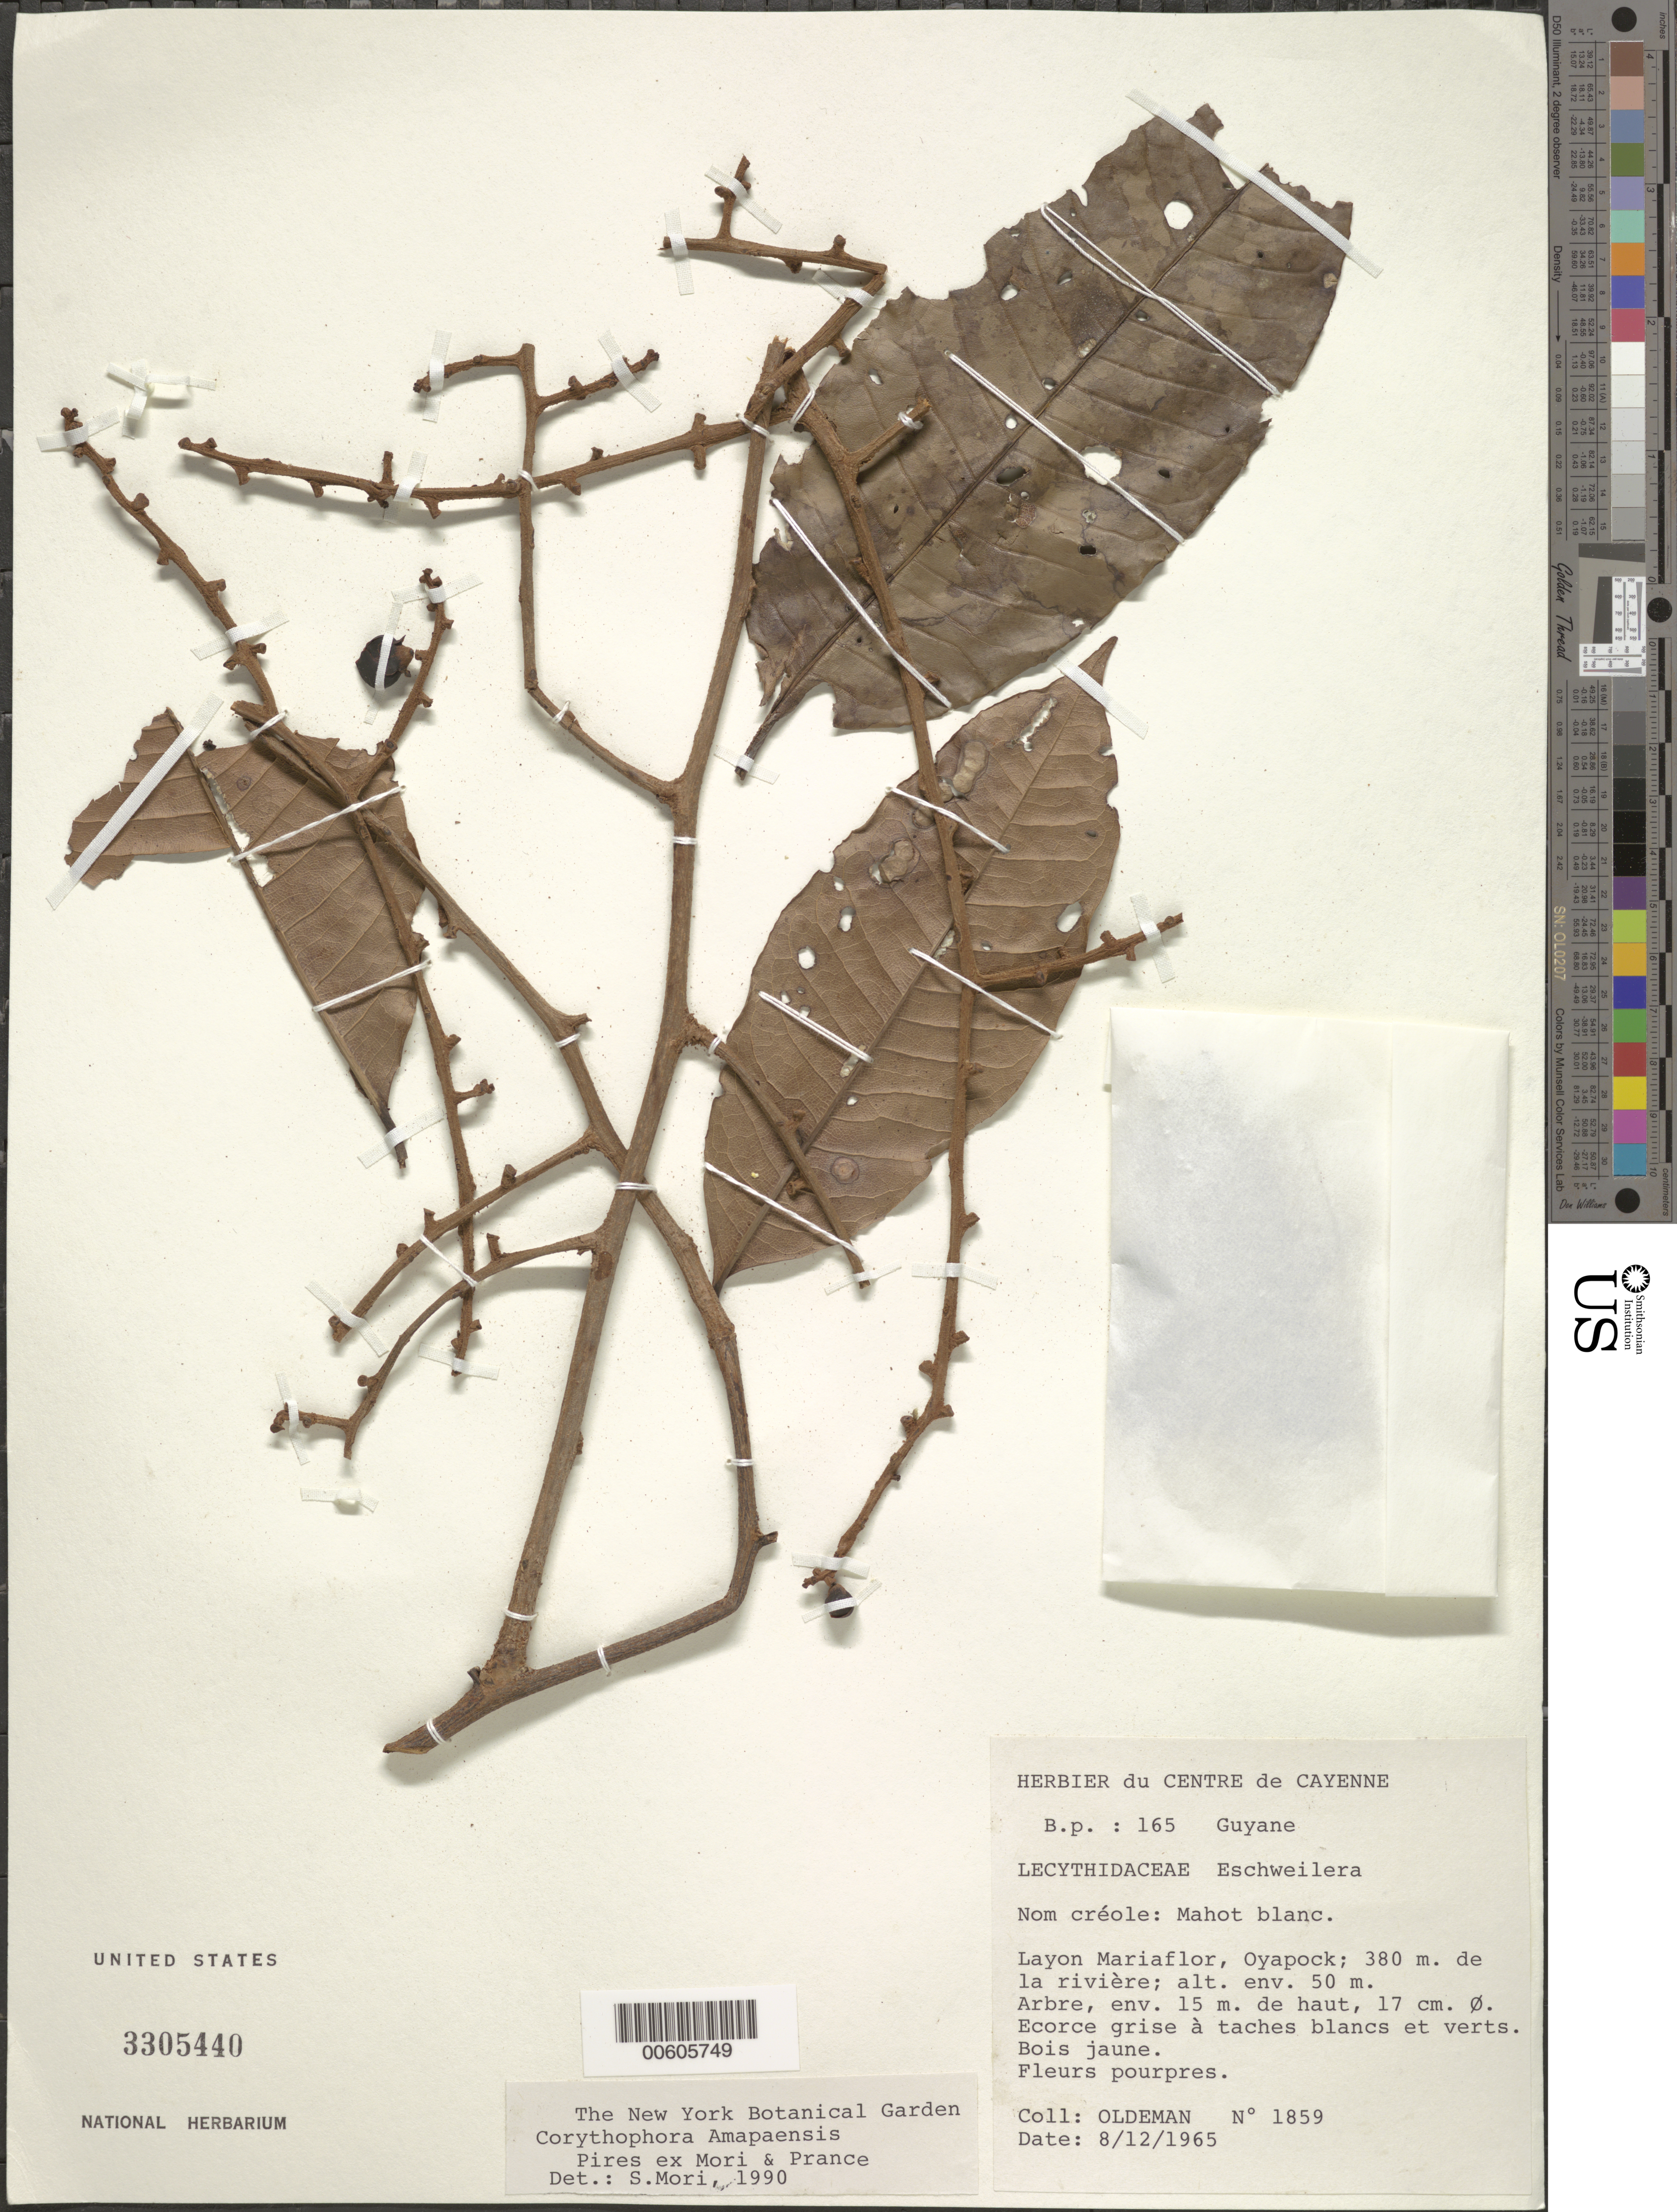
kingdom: Plantae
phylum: Tracheophyta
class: Magnoliopsida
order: Ericales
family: Lecythidaceae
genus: Corythophora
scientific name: Corythophora amapaensis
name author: Pires ex S.A. Mori & Prance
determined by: Mori, Scott A.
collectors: R. Oldeman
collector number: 1859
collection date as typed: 8-Dec-65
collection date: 1965-12-08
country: French Guiana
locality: Mariaflor, Oyapock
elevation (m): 50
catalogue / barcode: US 3305440